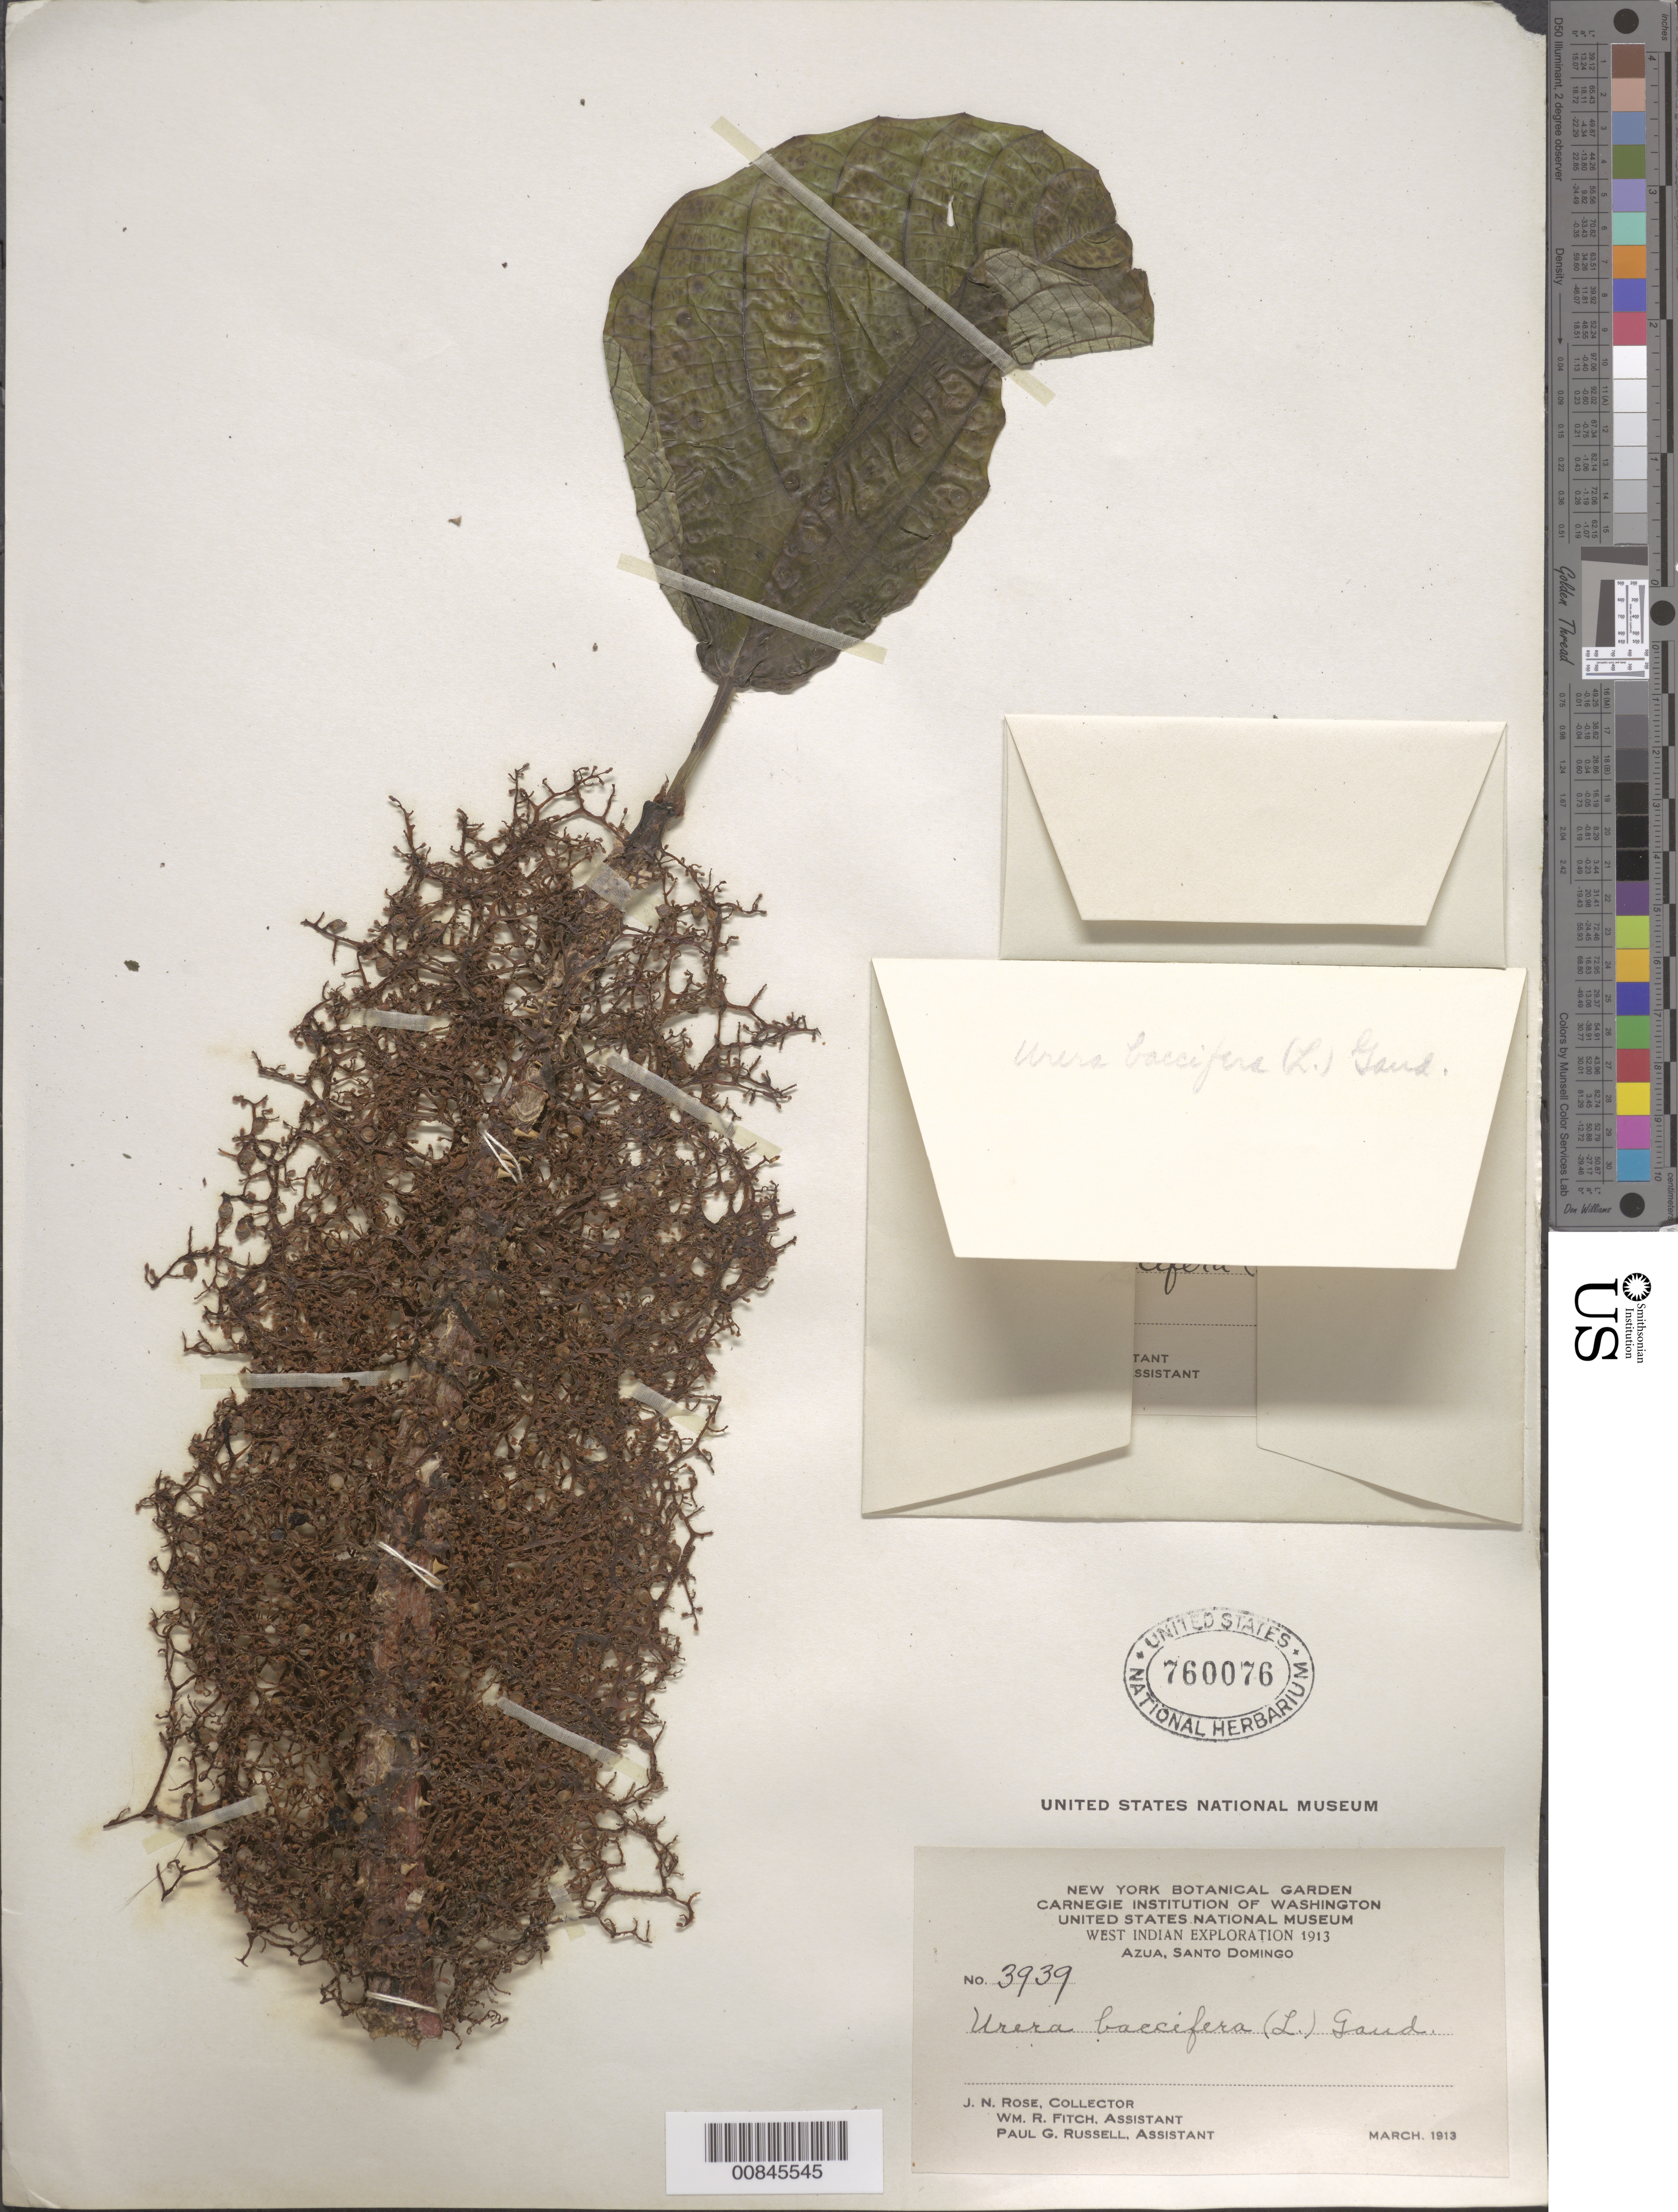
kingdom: Plantae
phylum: Tracheophyta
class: Magnoliopsida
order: Rosales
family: Urticaceae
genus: Urera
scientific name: Urera baccifera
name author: (L.) Gaudich. ex Wedd.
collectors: J. N. Rose, W. R. Fitch & P. G. Russell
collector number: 3939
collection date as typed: Mar 1913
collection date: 1913-03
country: Dominican Republic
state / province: Azua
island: Hispaniola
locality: Azua, Santo Domingo.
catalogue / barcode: US 760076